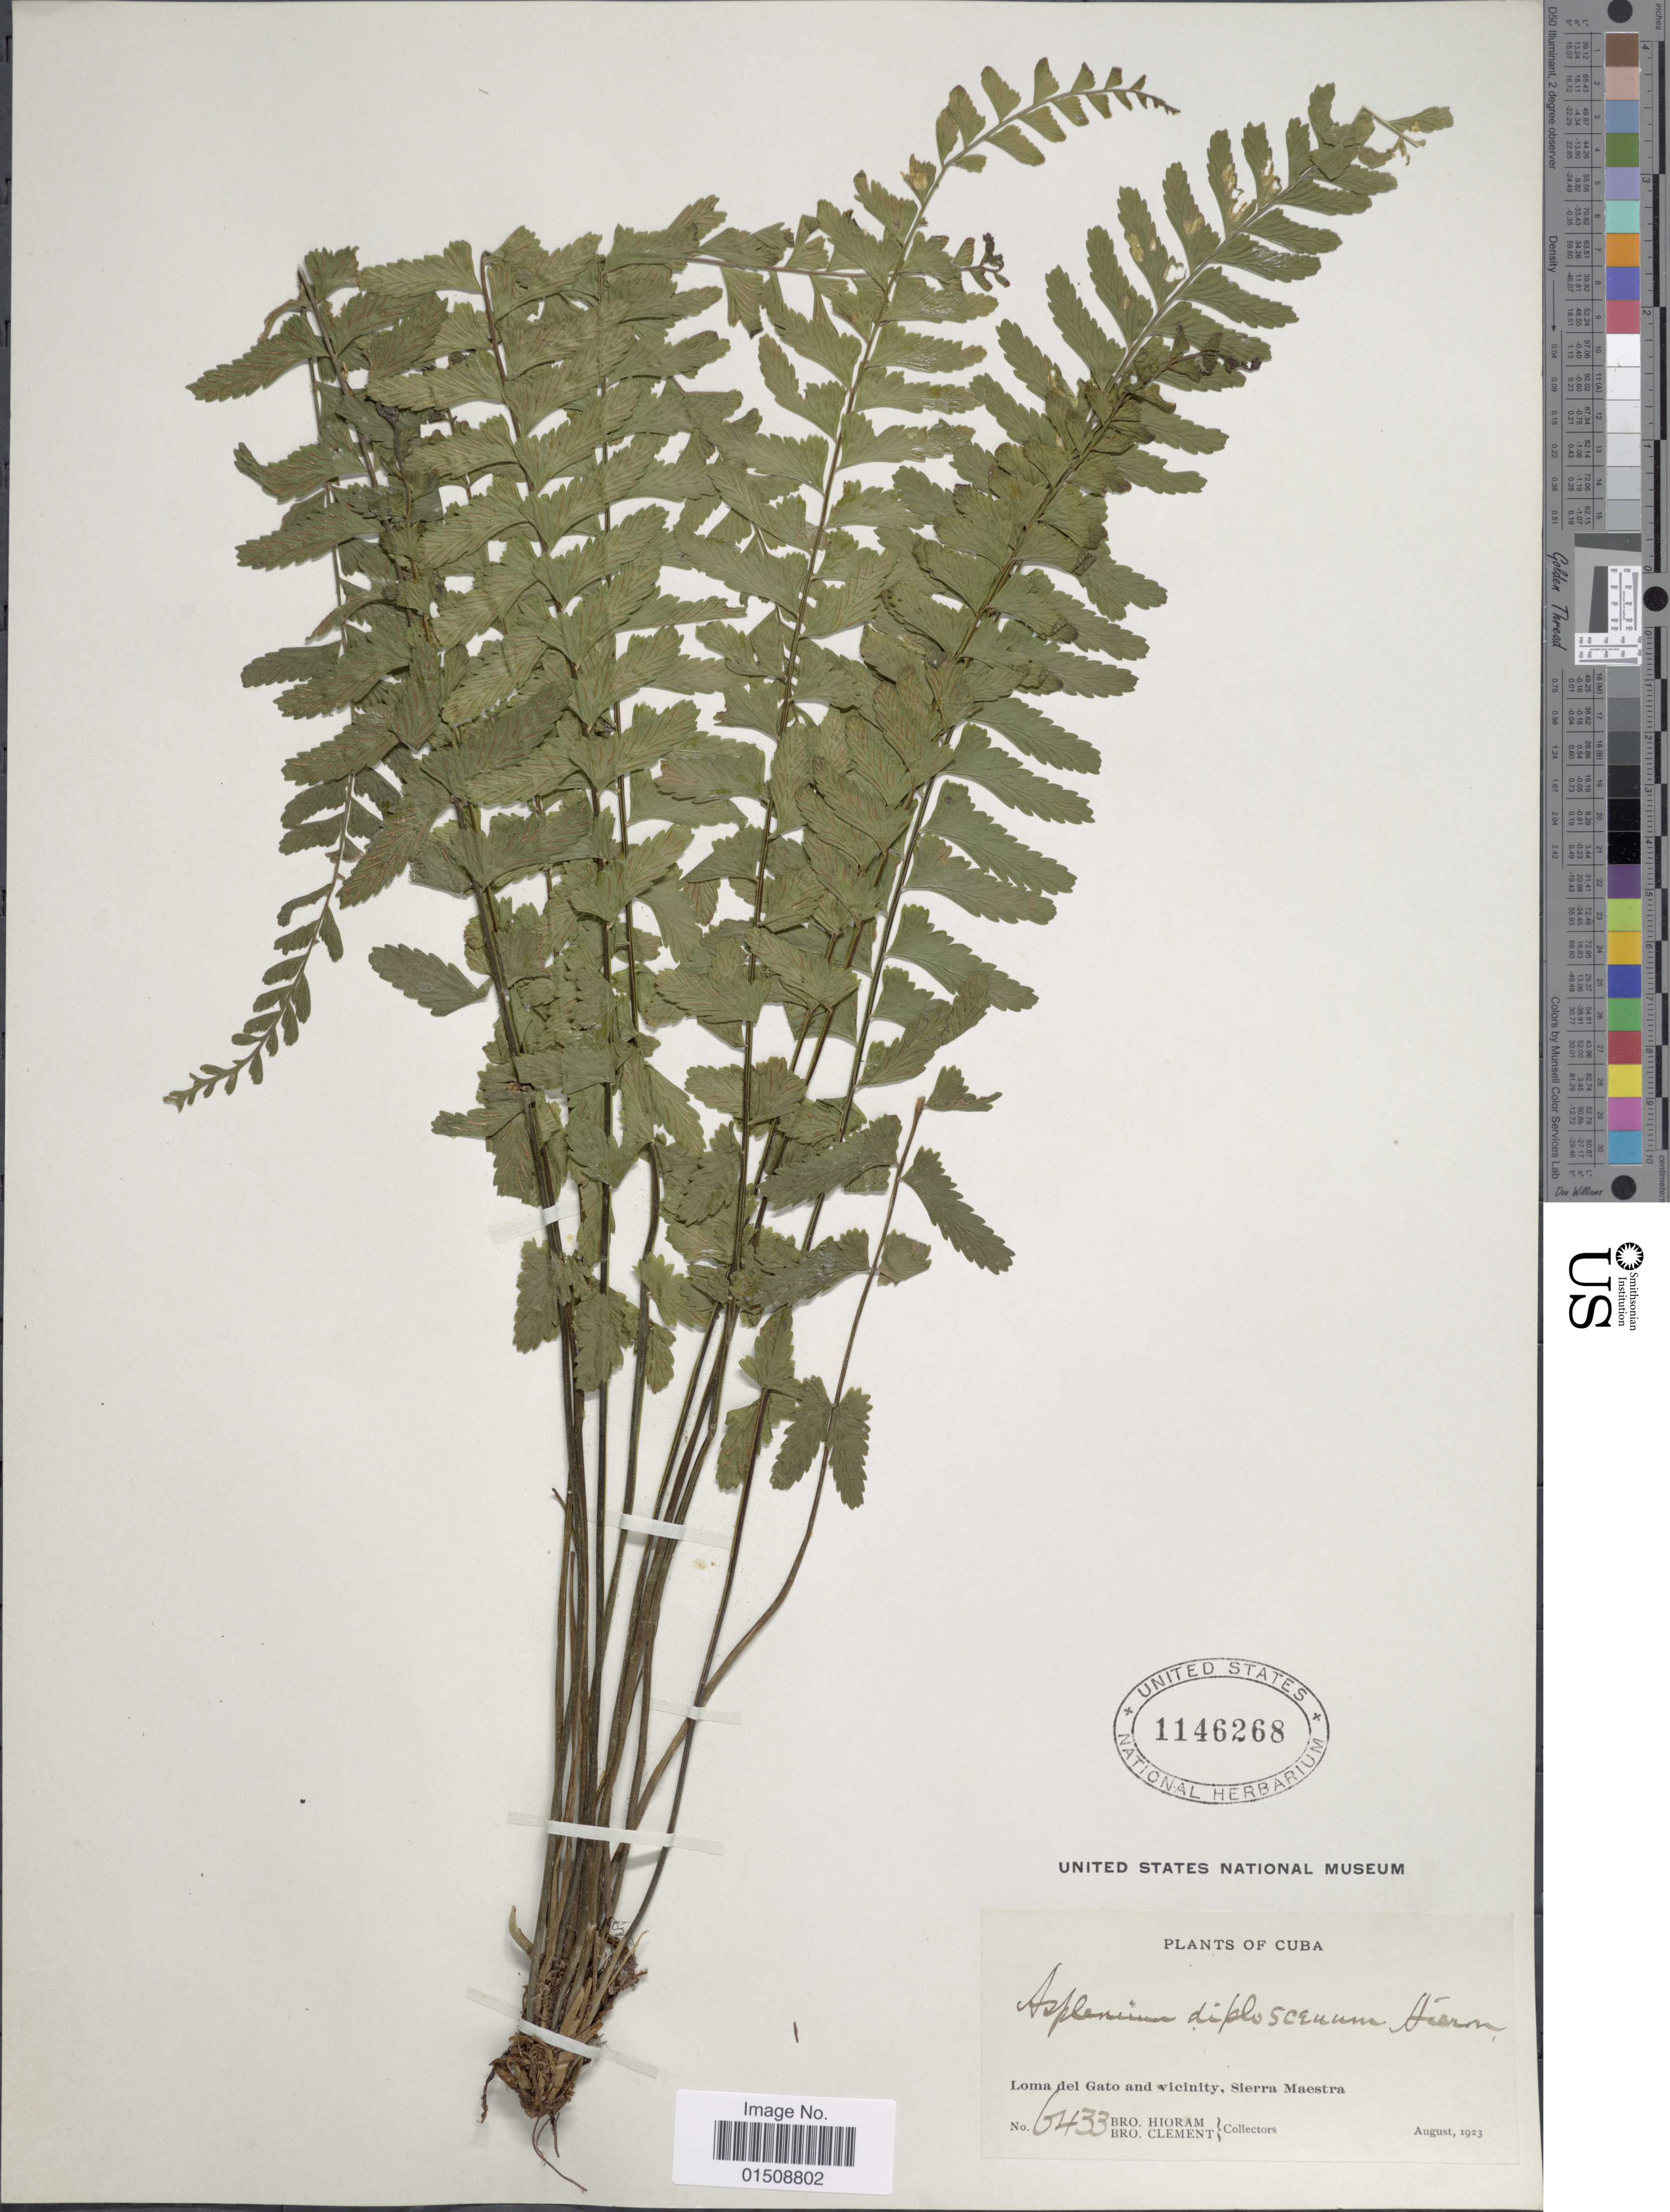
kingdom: Plantae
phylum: Tracheophyta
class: Polypodiopsida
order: Polypodiales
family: Aspleniaceae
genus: Asplenium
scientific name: Asplenium diplosceuum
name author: Hieron.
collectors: Bro. Hioram & B. Clement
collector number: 6433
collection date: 1923-08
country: Cuba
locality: Loma del Gato and vicinity, Sierra Maestra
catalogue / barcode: US 1146268